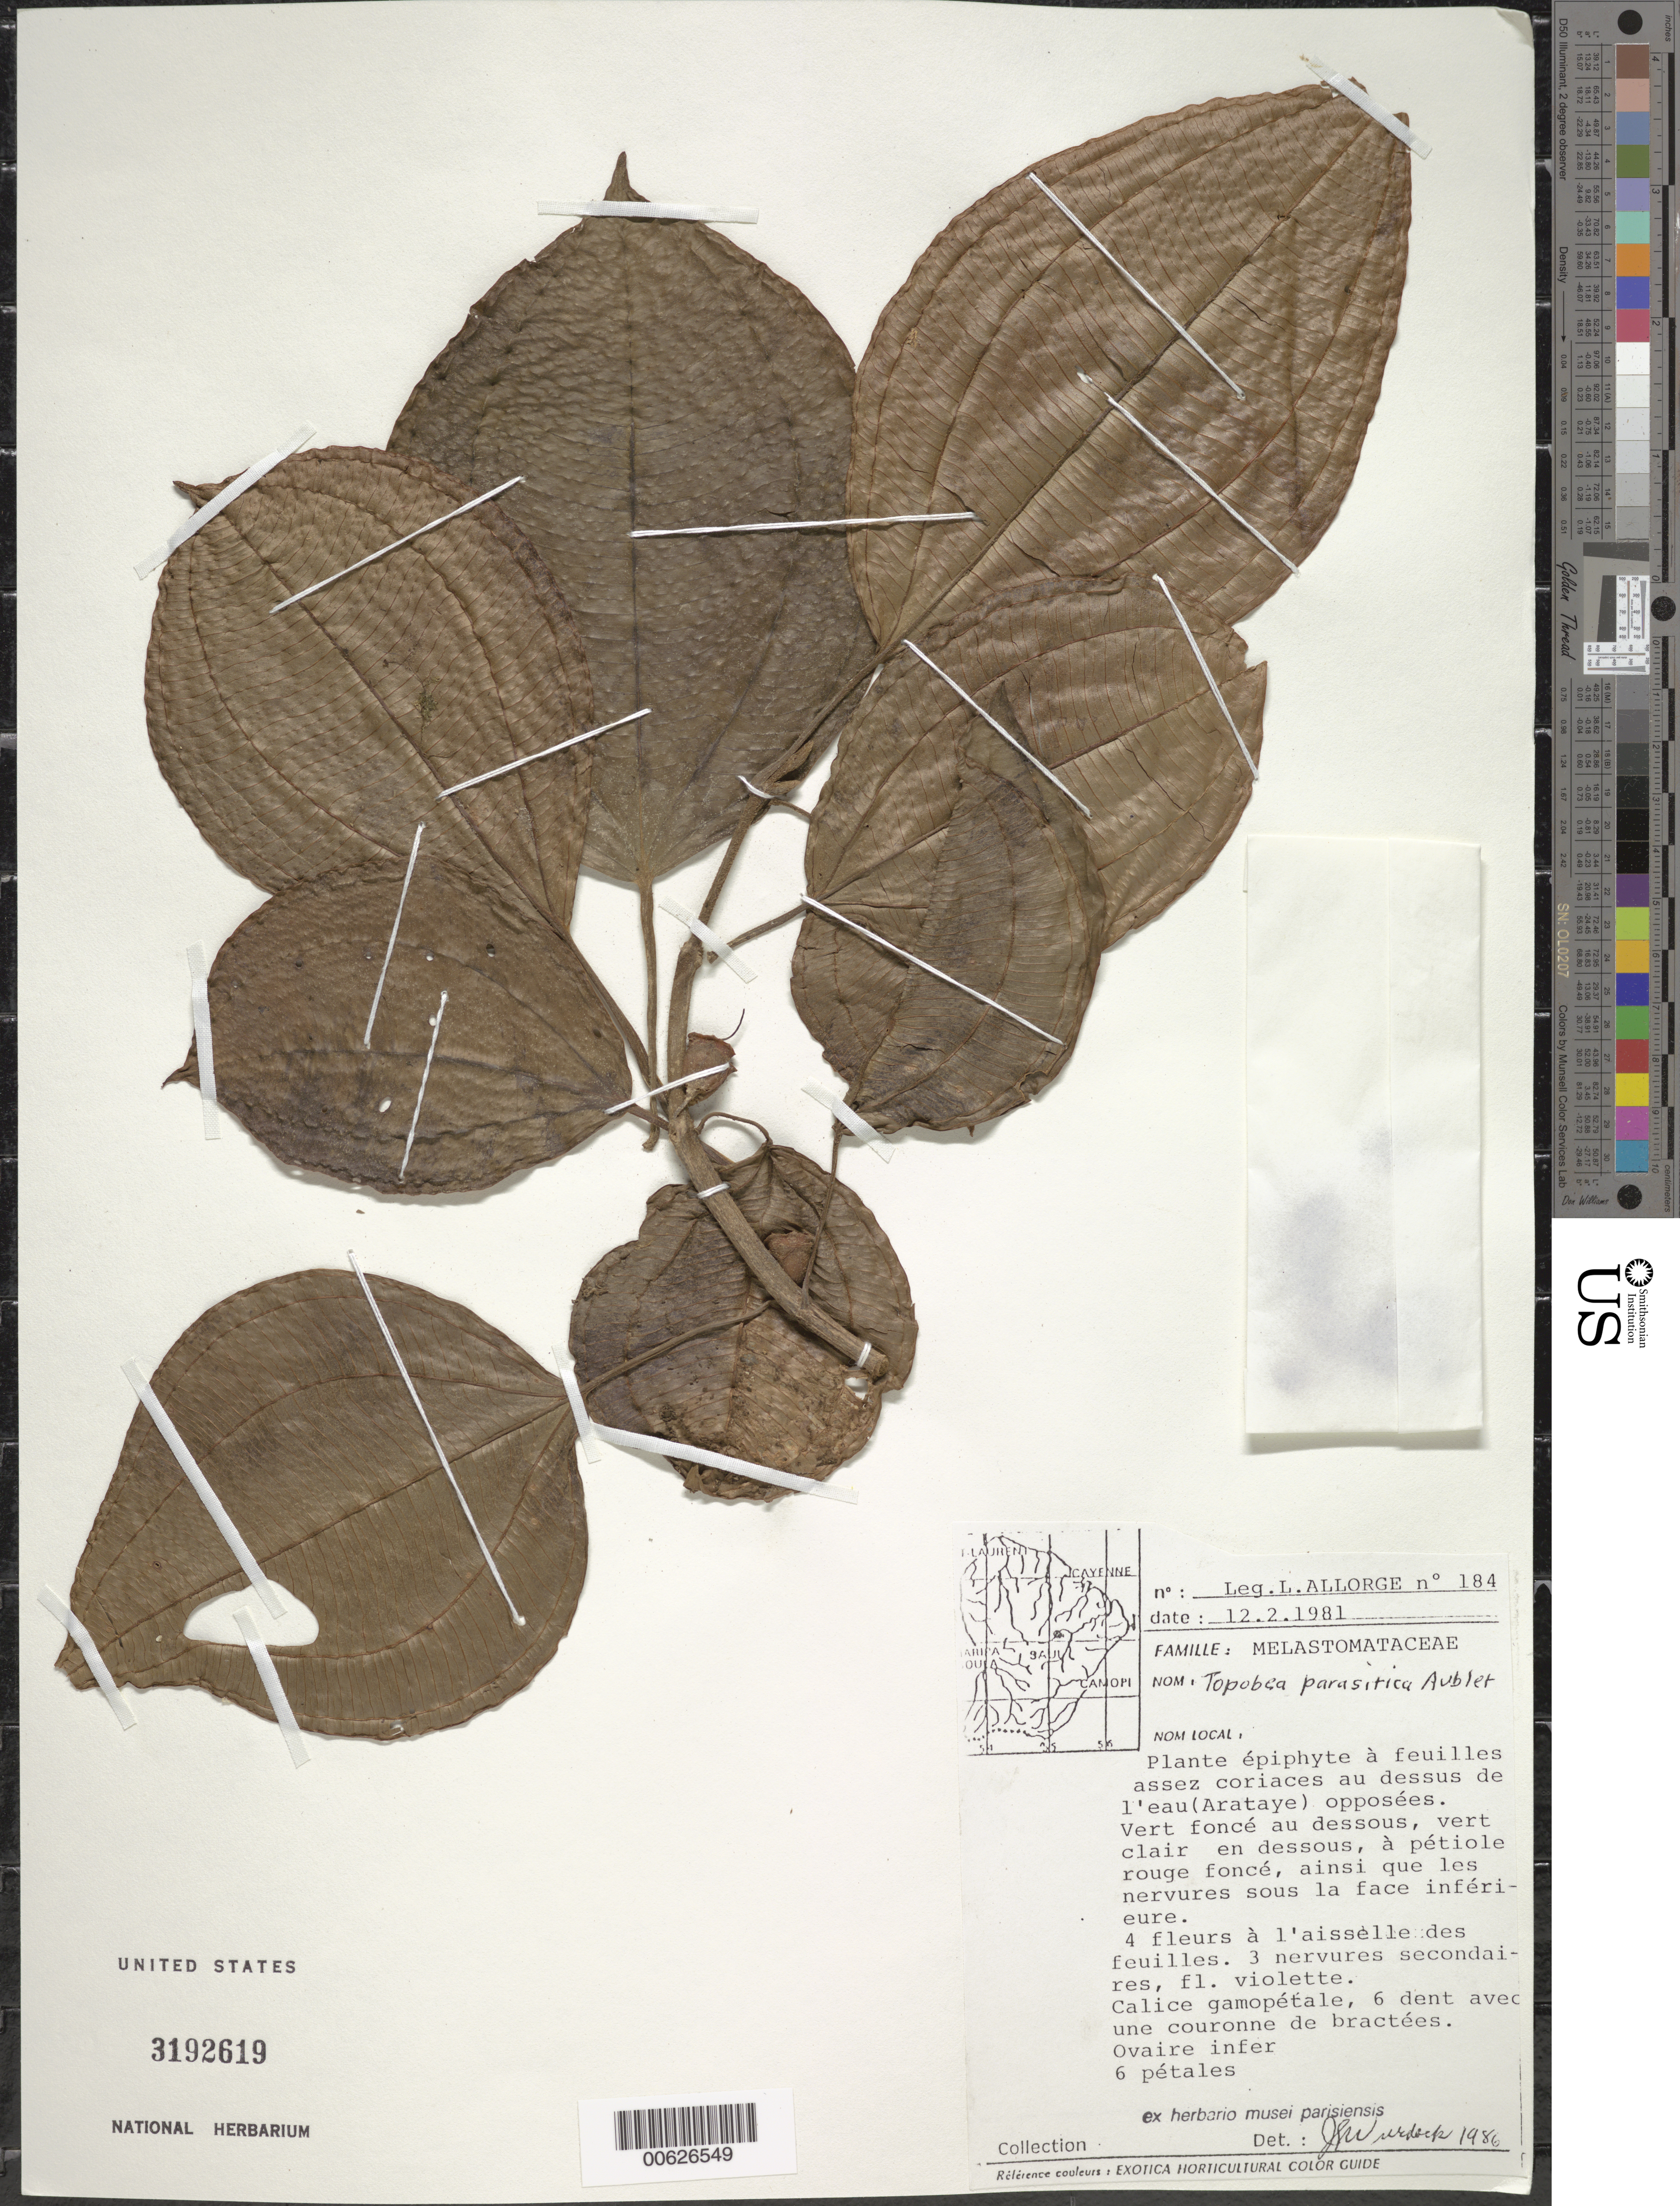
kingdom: Plantae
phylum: Tracheophyta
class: Magnoliopsida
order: Myrtales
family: Melastomataceae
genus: Topobea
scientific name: Topobea parasitica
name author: Aubl.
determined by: Wurdack, John J., (US), US (UNITED STATES)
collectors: L. Allorge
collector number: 184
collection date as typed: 12-Feb-81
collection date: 1981-02-12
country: French Guiana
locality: Arataye Creek, Approuague R.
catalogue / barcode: US 3192619